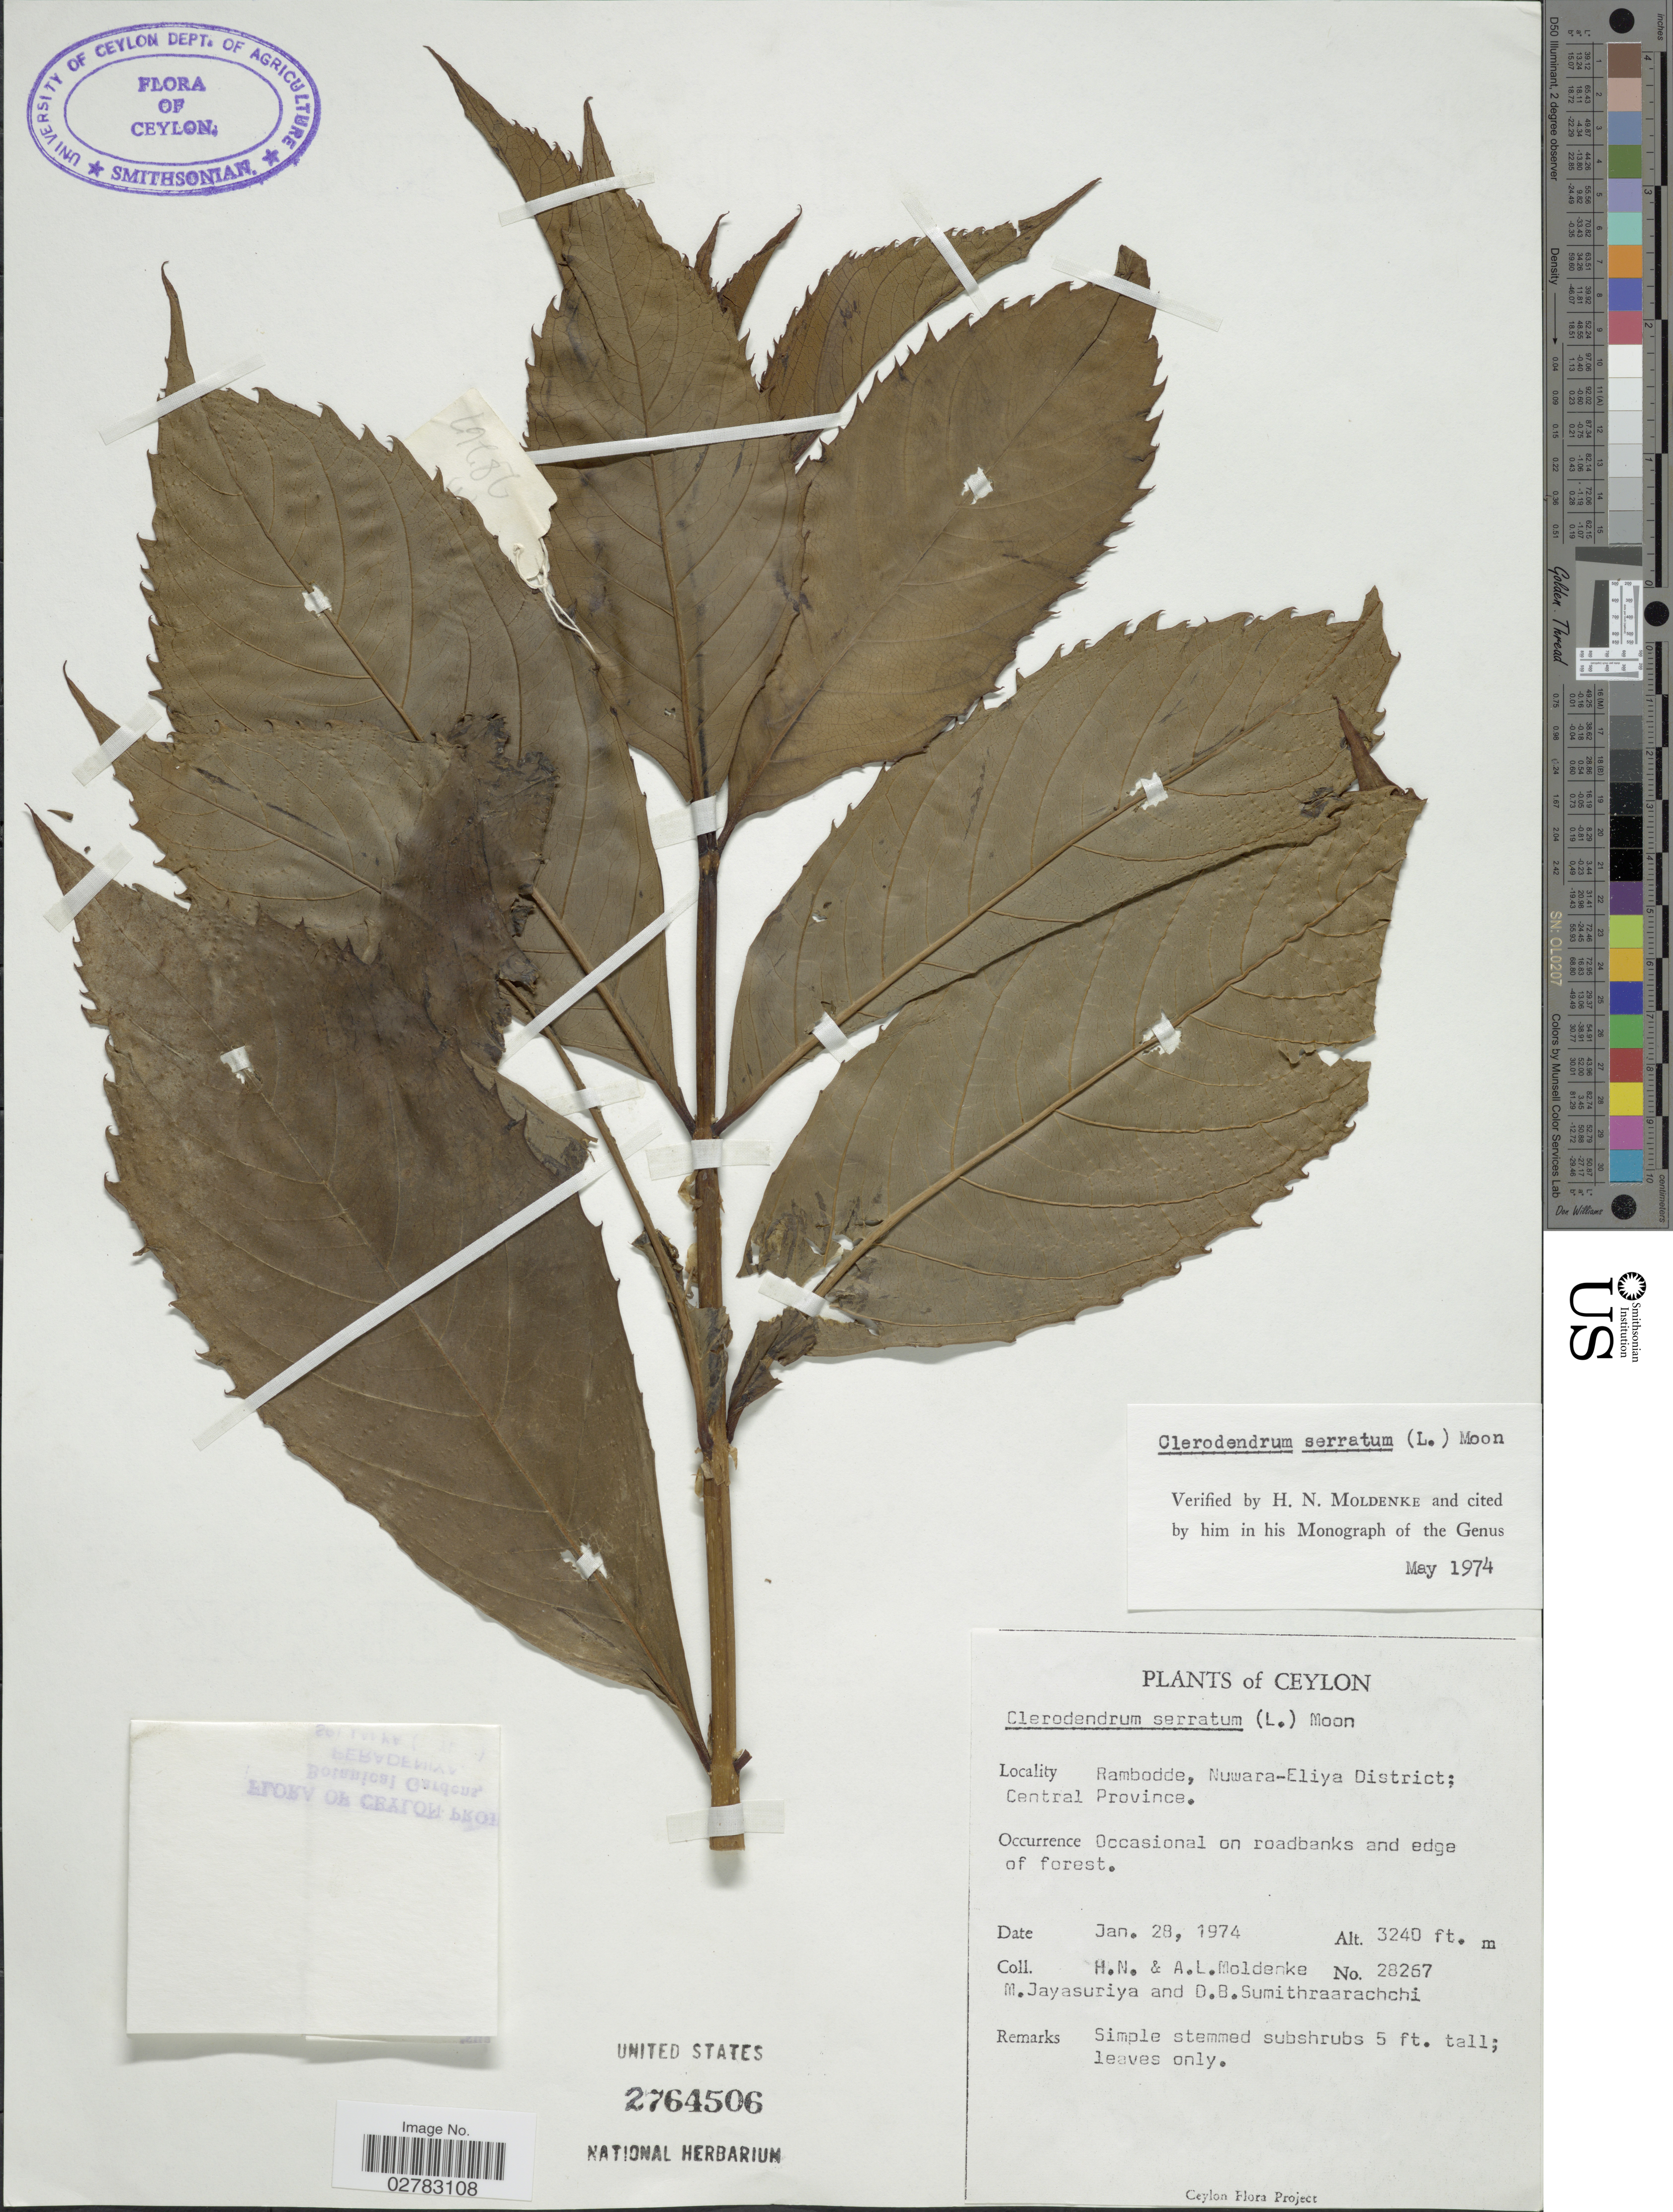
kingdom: Plantae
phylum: Tracheophyta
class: Magnoliopsida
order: Lamiales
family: Lamiaceae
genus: Clerodendrum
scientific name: Clerodendrum serratum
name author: (L.) Moon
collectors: H. N. Moldenke, A. L. Moldenke, M. Jayasuriya & D. B. Sumithraarachchi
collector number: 28267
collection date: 1974-01-28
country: Sri Lanka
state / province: Central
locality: Ceylon. Rambodde, Nuwara-Eliya District.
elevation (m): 988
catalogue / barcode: US 2764506